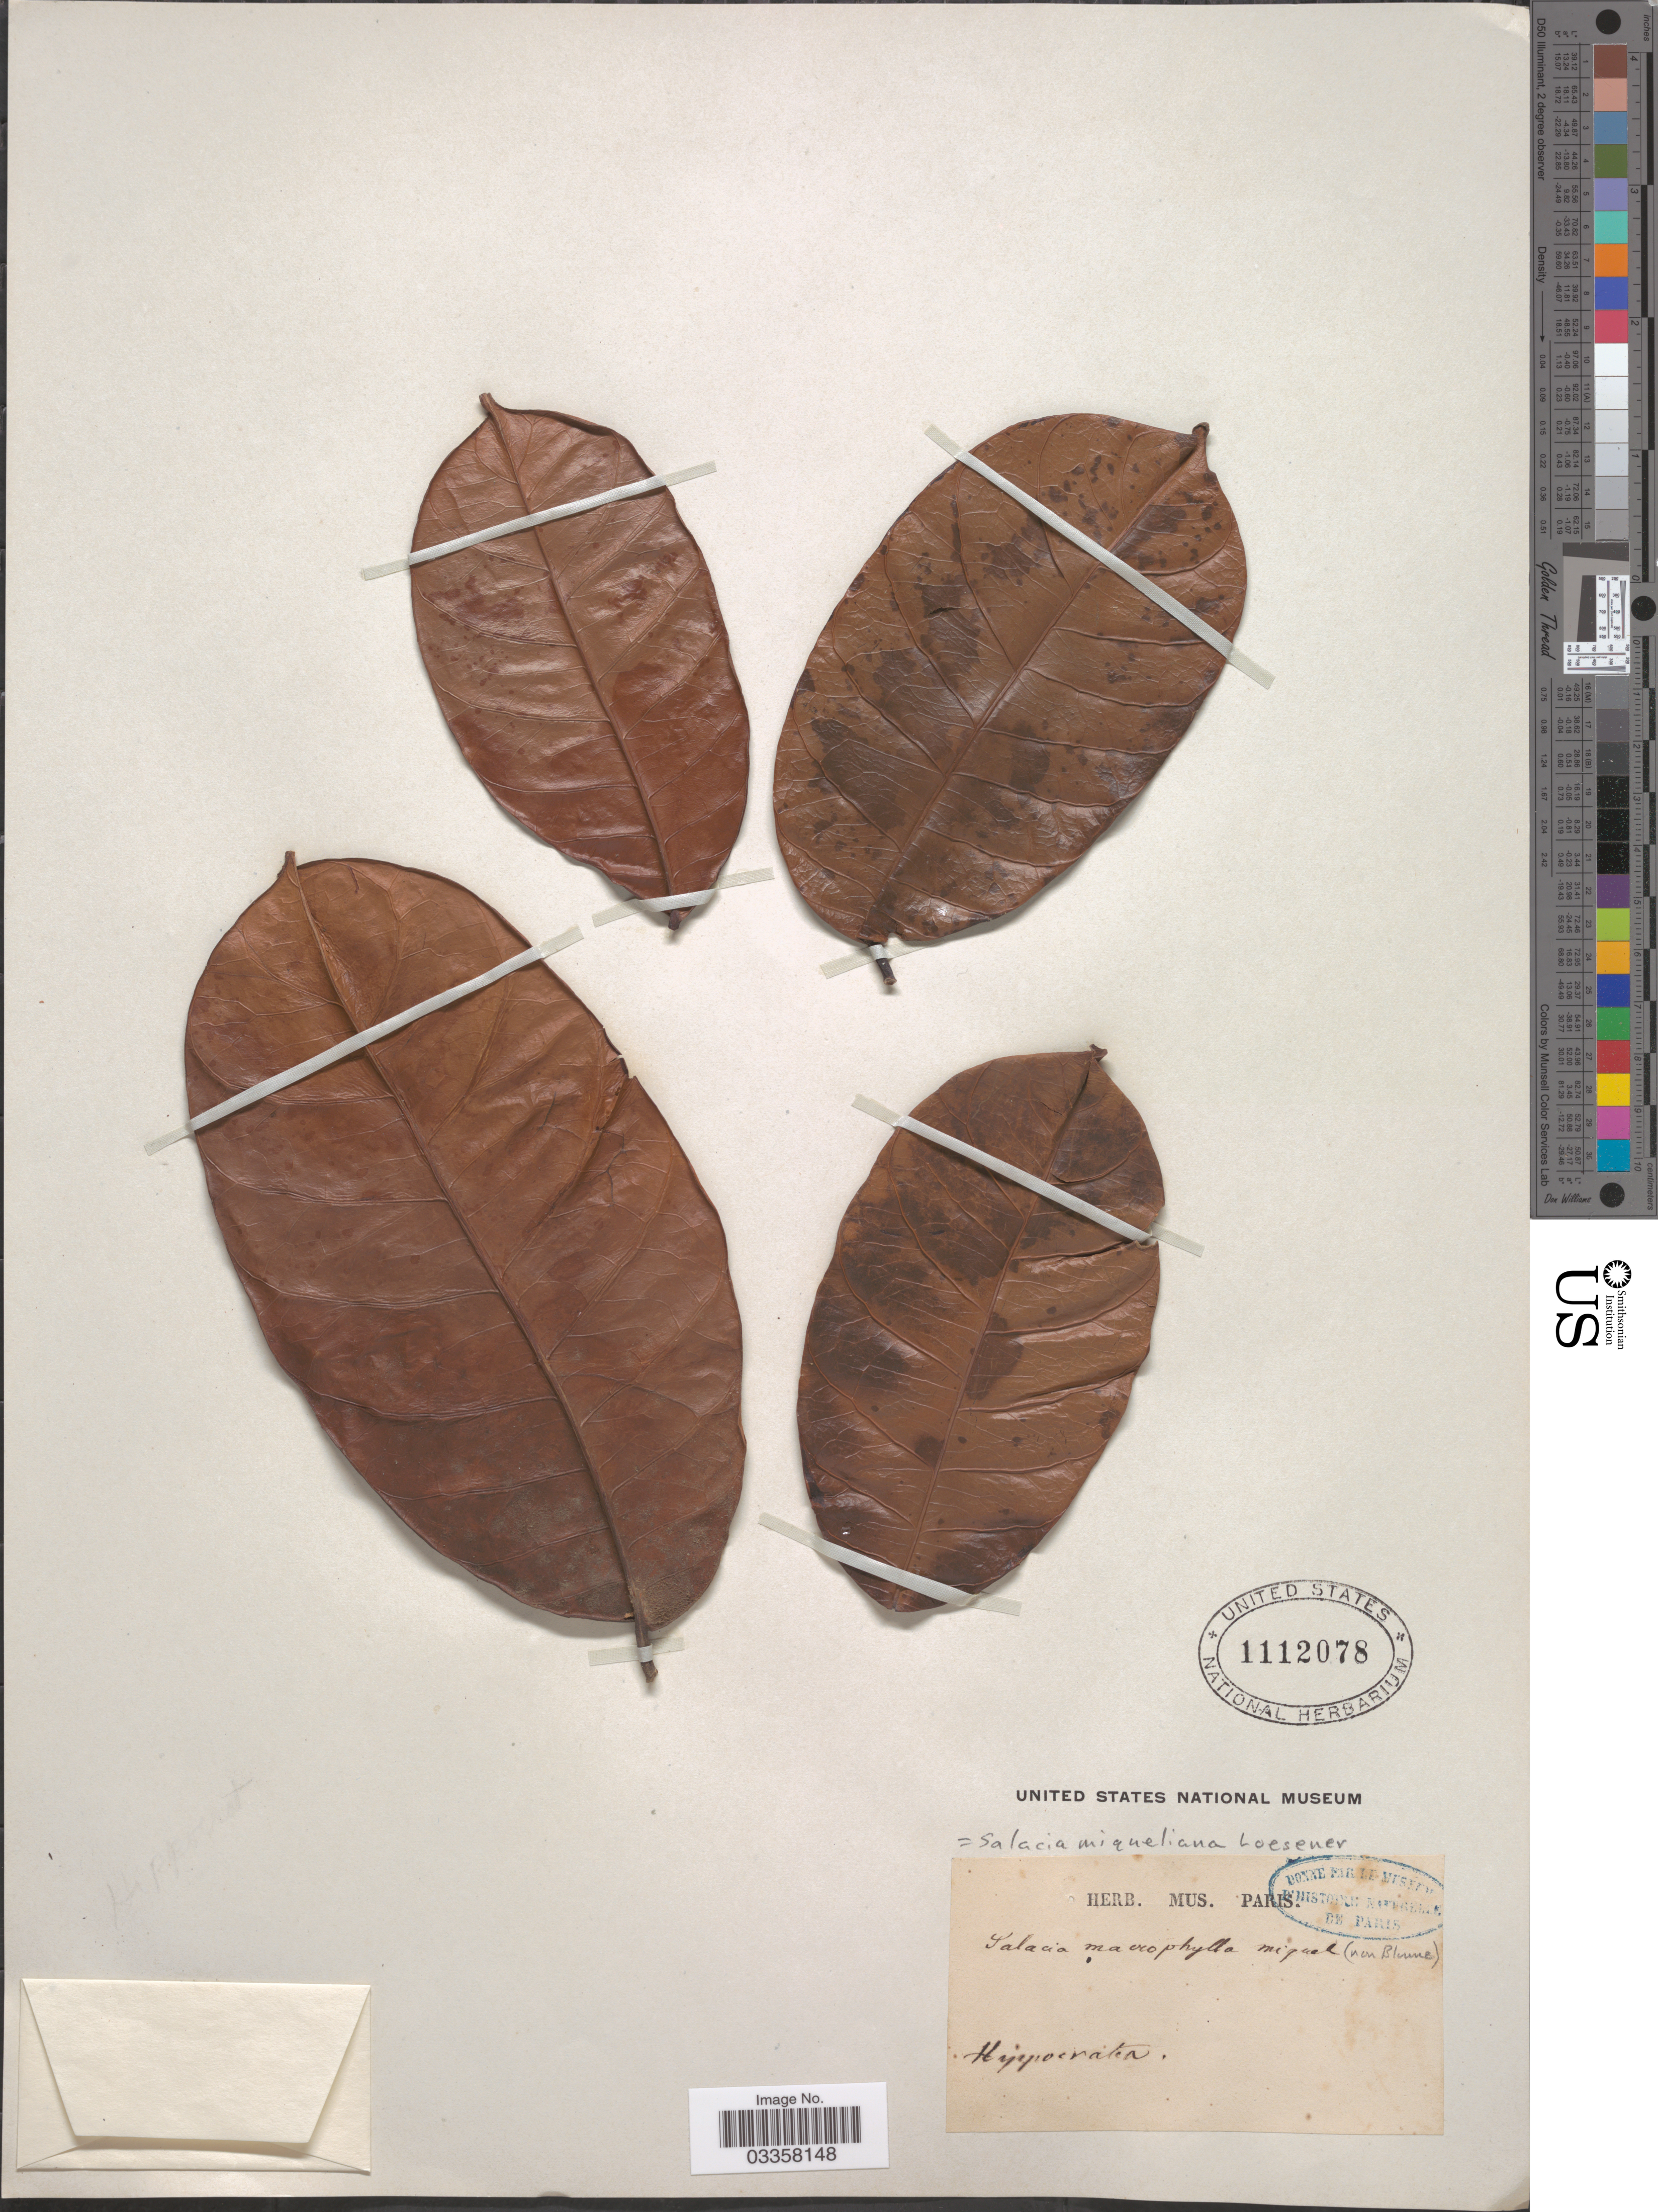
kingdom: Plantae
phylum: Tracheophyta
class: Magnoliopsida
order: Celastrales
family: Celastraceae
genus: Salacia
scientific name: Salacia miqueliana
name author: Loes.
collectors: ex herb. Mus. Paris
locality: Hippocratea [this is not a locality, but reference to the plant family Celastraceae]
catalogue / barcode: US 1112078